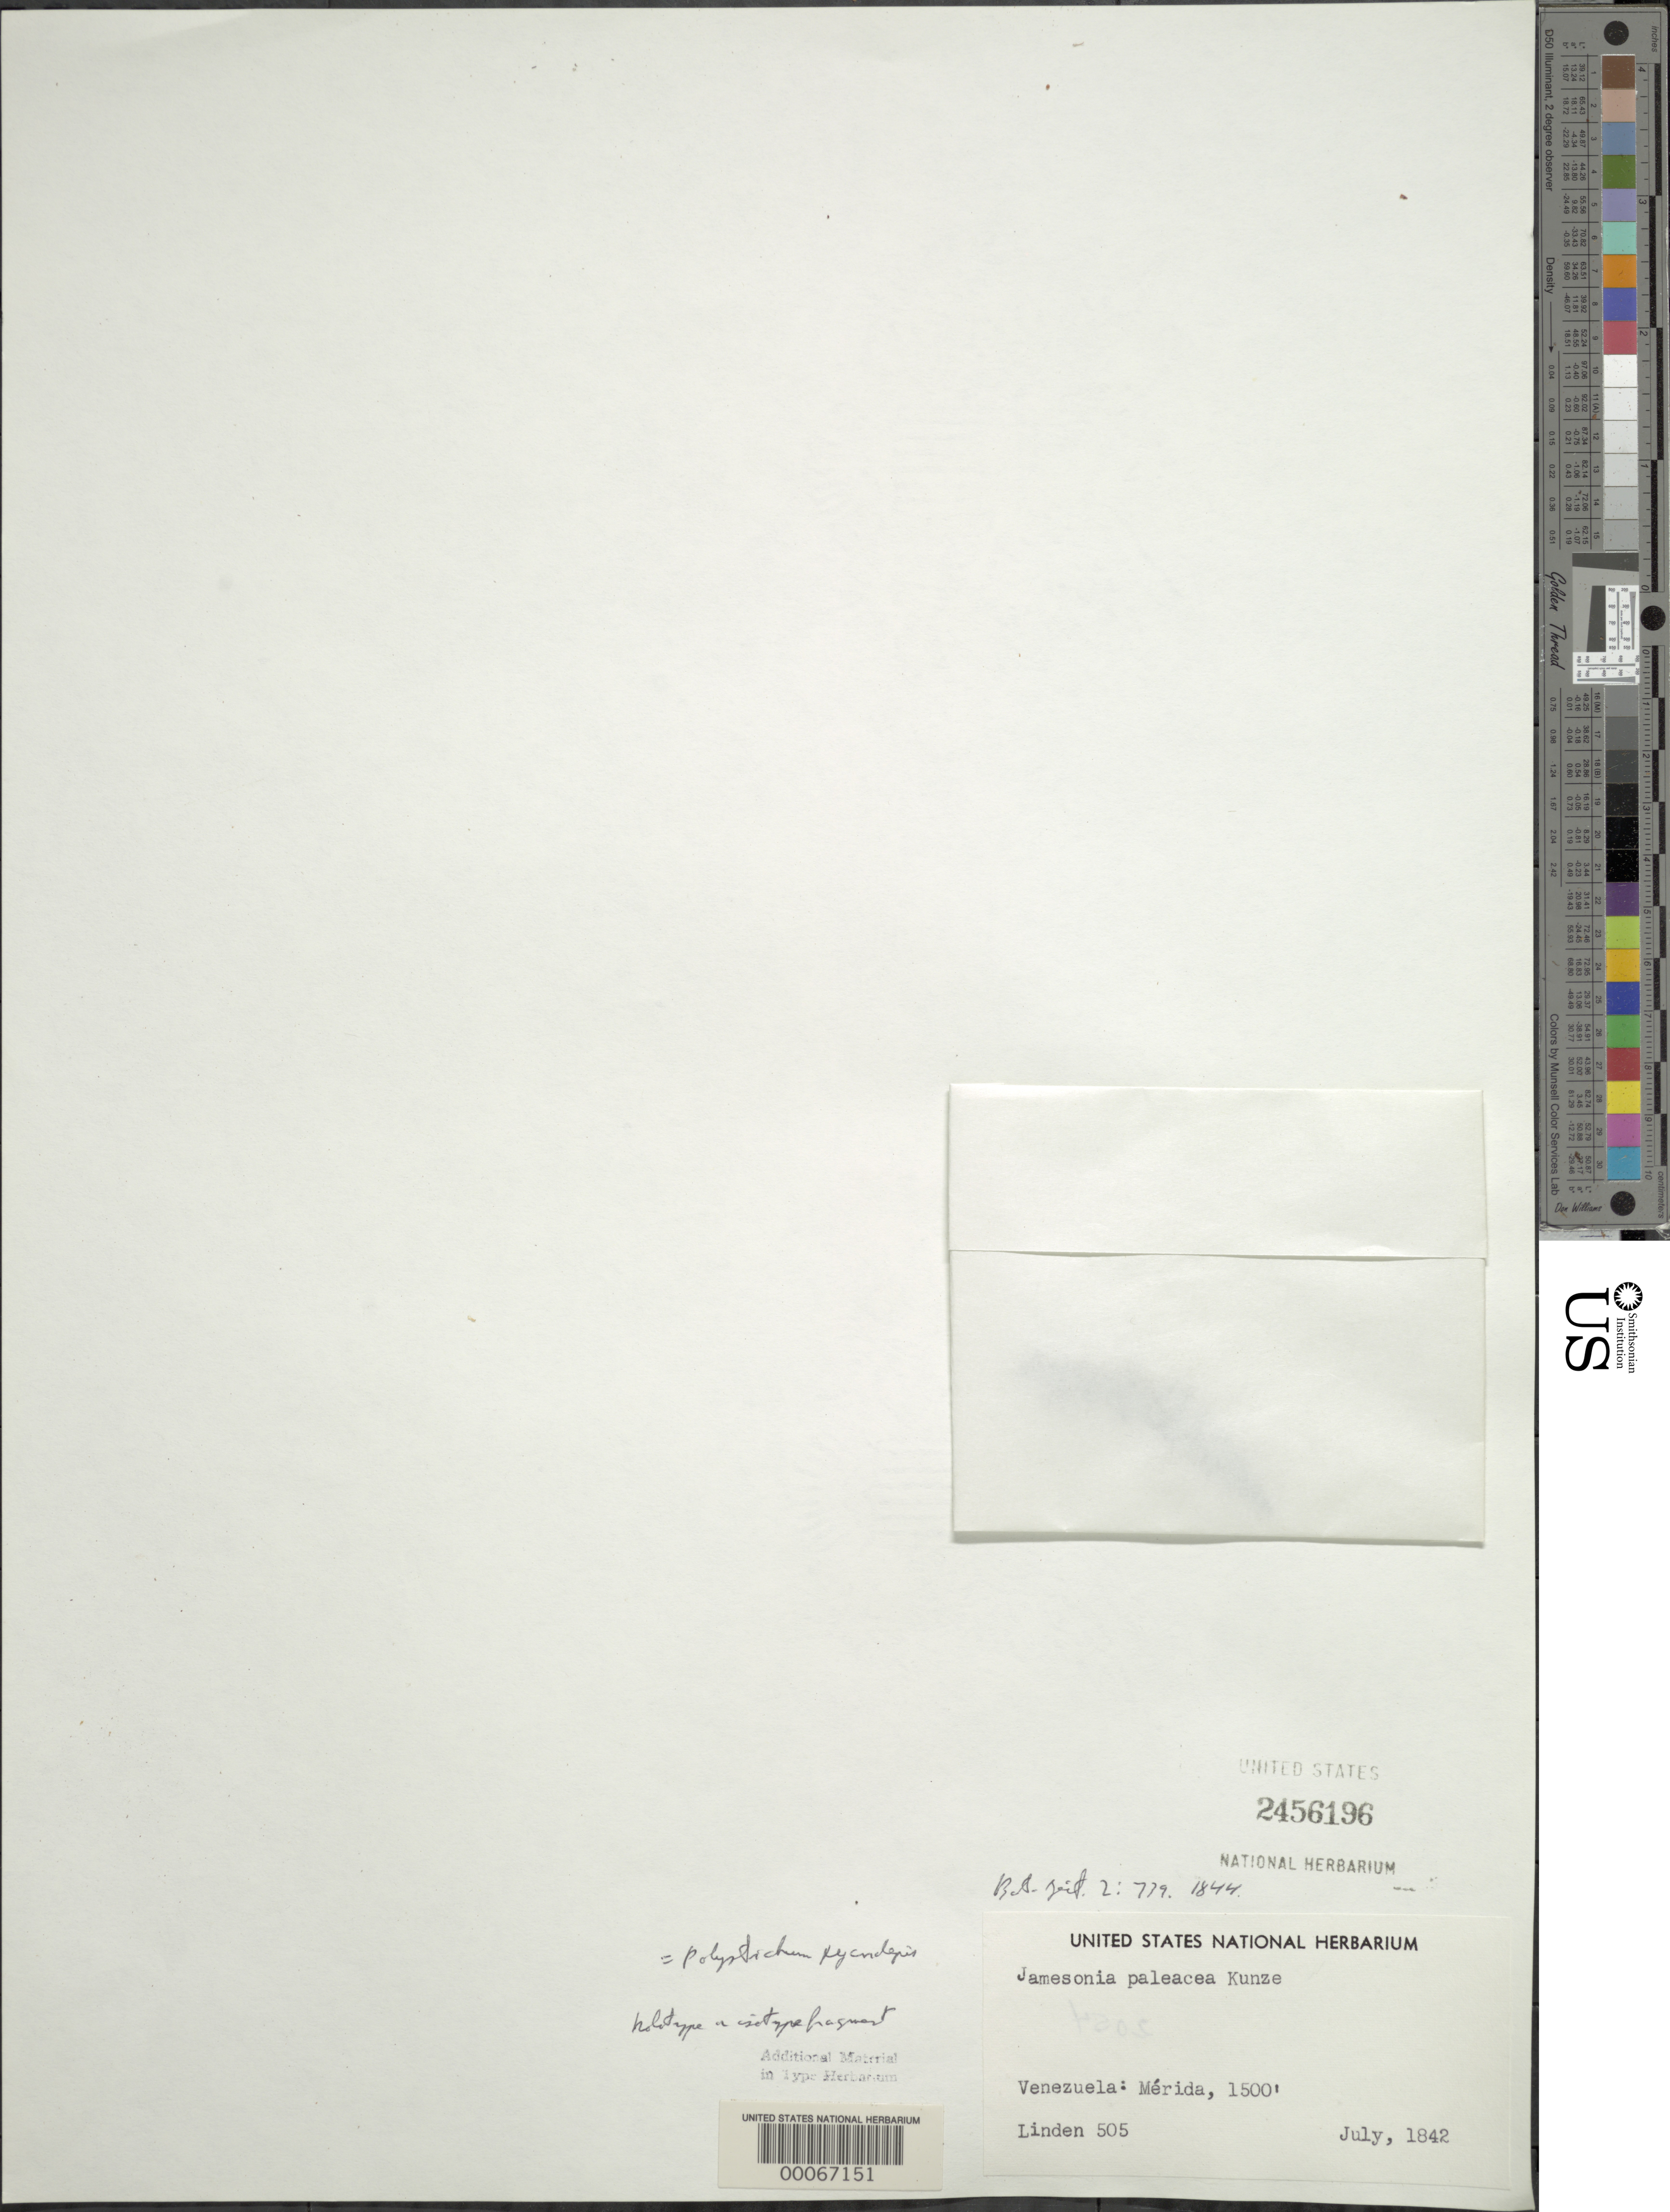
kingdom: Plantae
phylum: Tracheophyta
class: Polypodiopsida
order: Polypodiales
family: Dryopteridaceae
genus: Polystichum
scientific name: Polystichum pycnolepis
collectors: -- Linden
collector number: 505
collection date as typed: Jul 1842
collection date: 1842-07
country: Venezuela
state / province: Mérida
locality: Merida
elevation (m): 457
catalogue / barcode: US 2456196